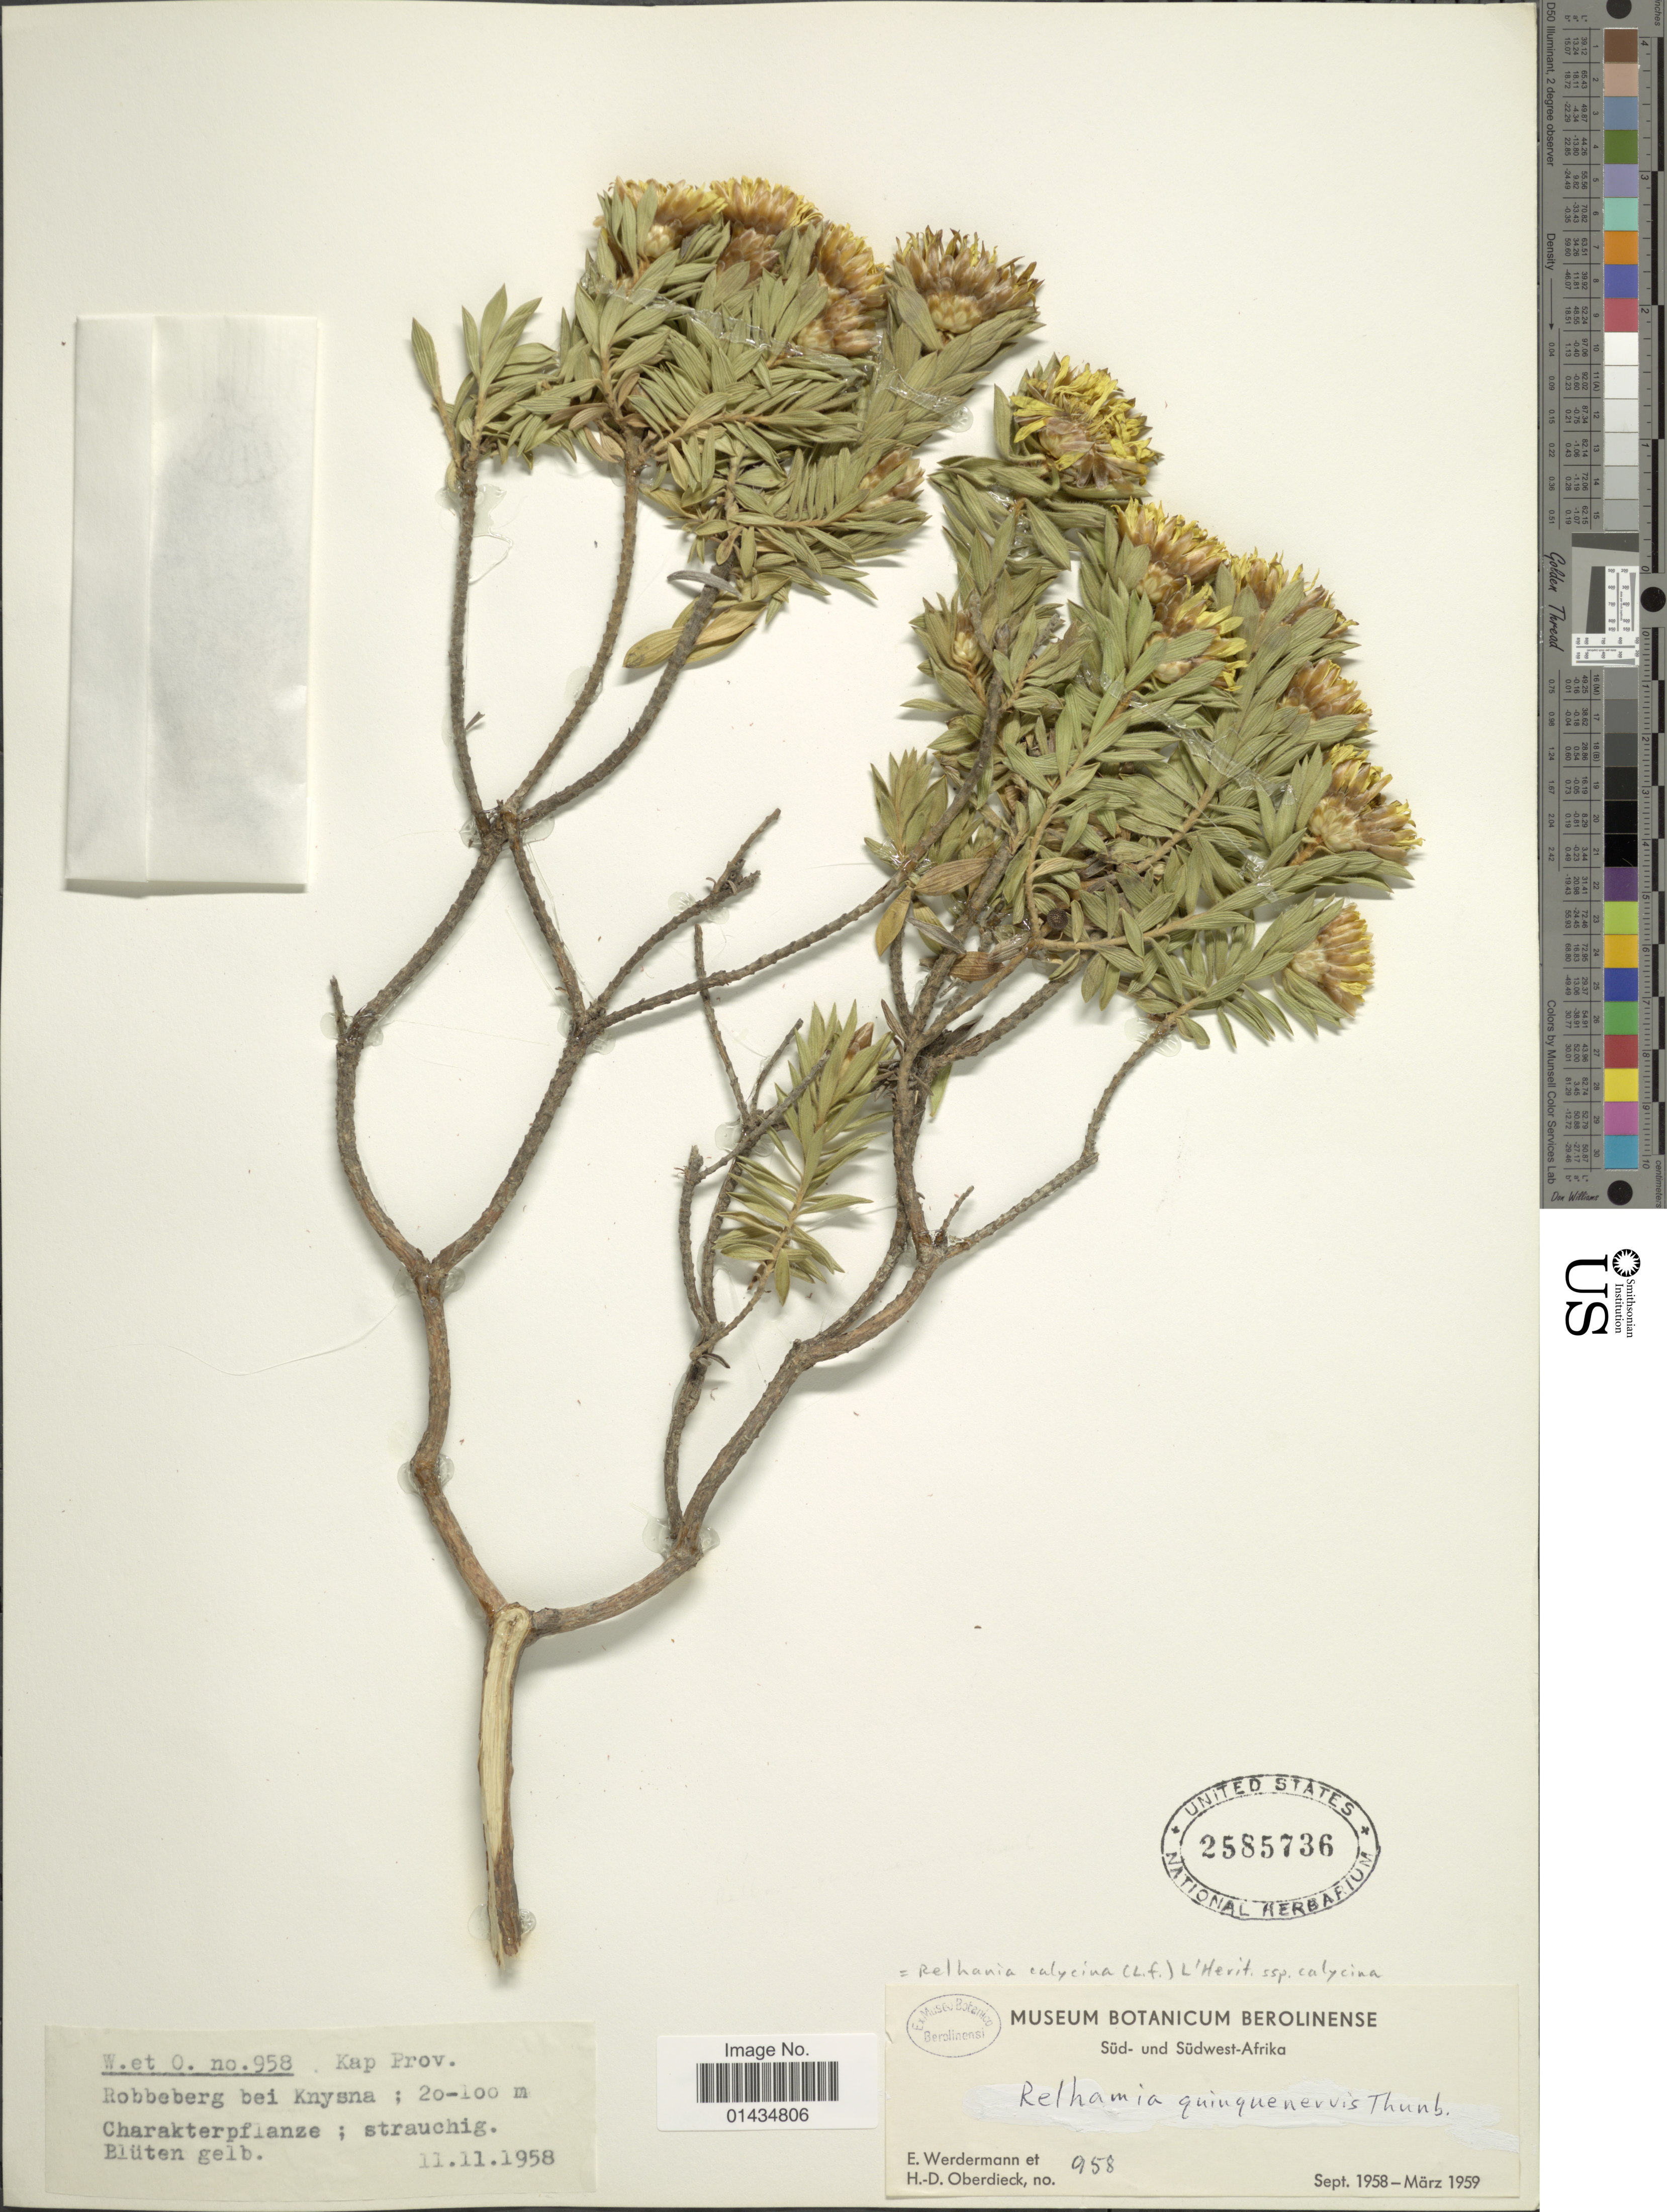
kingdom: Plantae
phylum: Tracheophyta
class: Magnoliopsida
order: Asterales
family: Asteraceae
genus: Relhania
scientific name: Relhania calycina subsp. apiculata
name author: (DC.) K. Bremer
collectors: E. Werdermann & H. Oberdieck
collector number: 958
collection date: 1958-11-11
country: South Africa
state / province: Western Cape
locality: Süd- und Südwest-Afrika, Robberberg bei Knysna, Charakterpflanze; strauching, Blüten gelb.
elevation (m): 20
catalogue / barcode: US 2585736